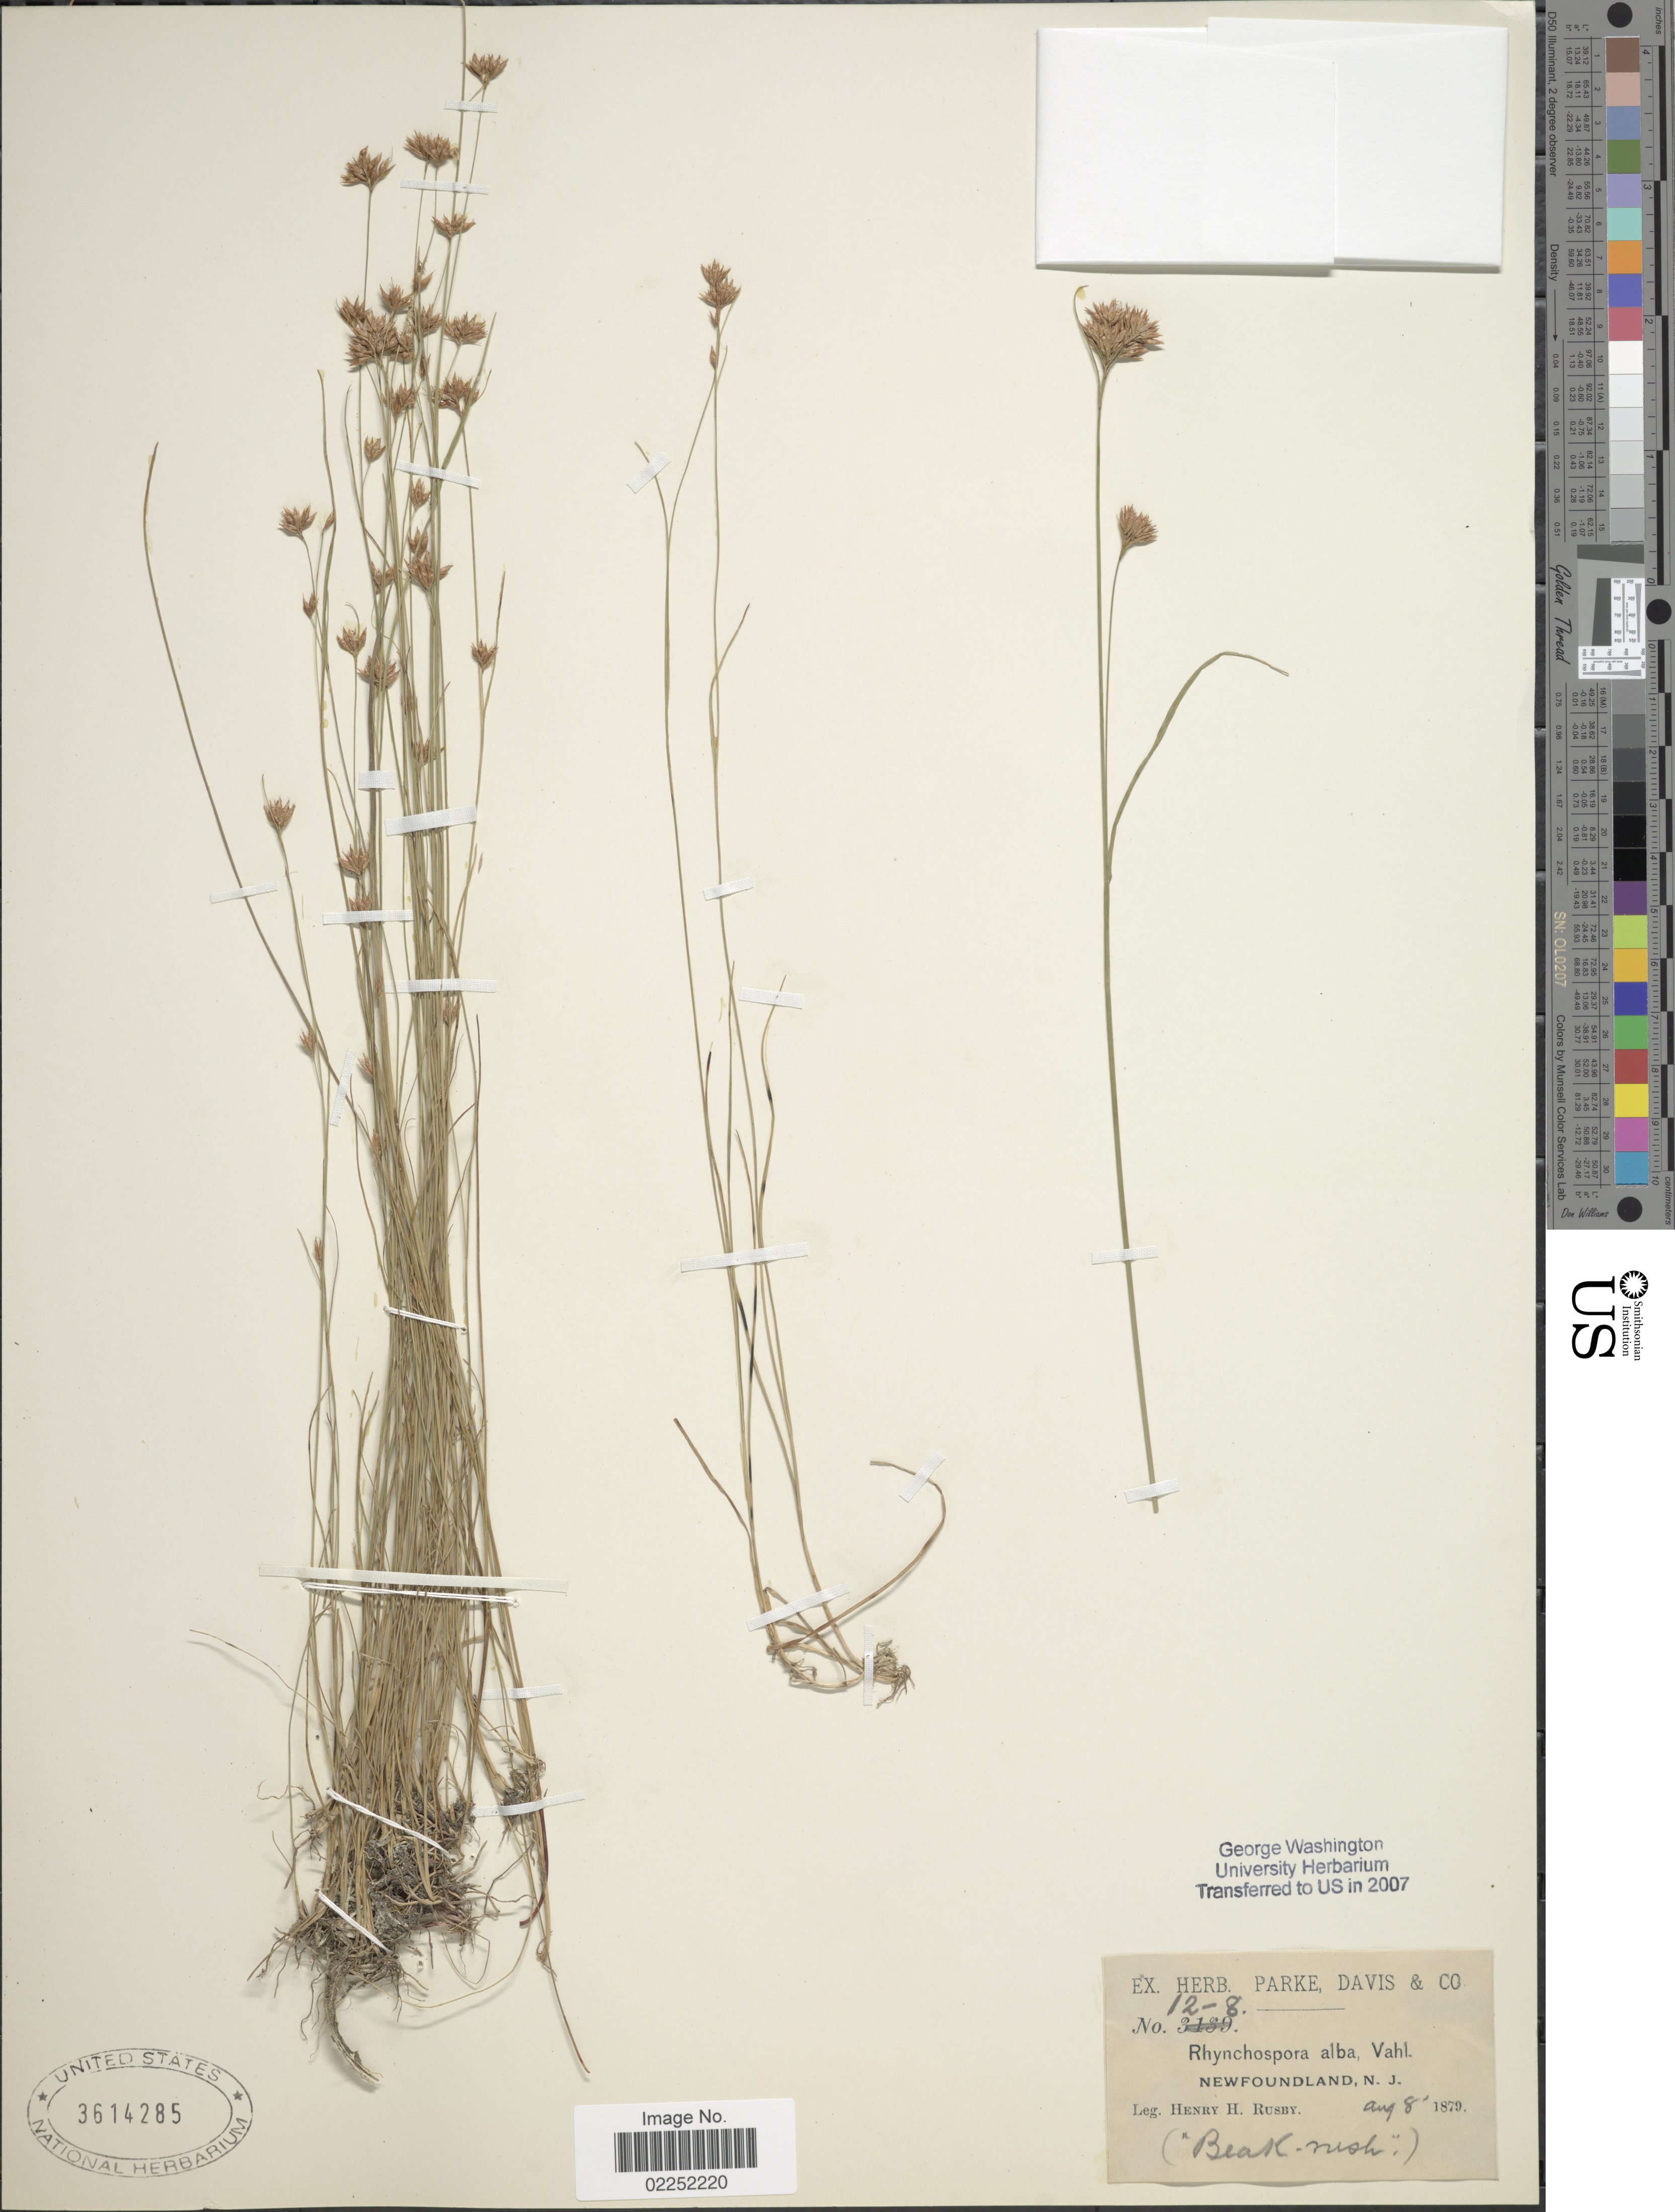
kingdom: Plantae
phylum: Tracheophyta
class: Liliopsida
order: Poales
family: Cyperaceae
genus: Rhynchospora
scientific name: Rhynchospora alba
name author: (L.) Vahl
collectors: H. H. Rusby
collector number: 12-8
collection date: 1879-08-08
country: United States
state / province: New Jersey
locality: Newfoundland, N. J.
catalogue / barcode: US 3614285